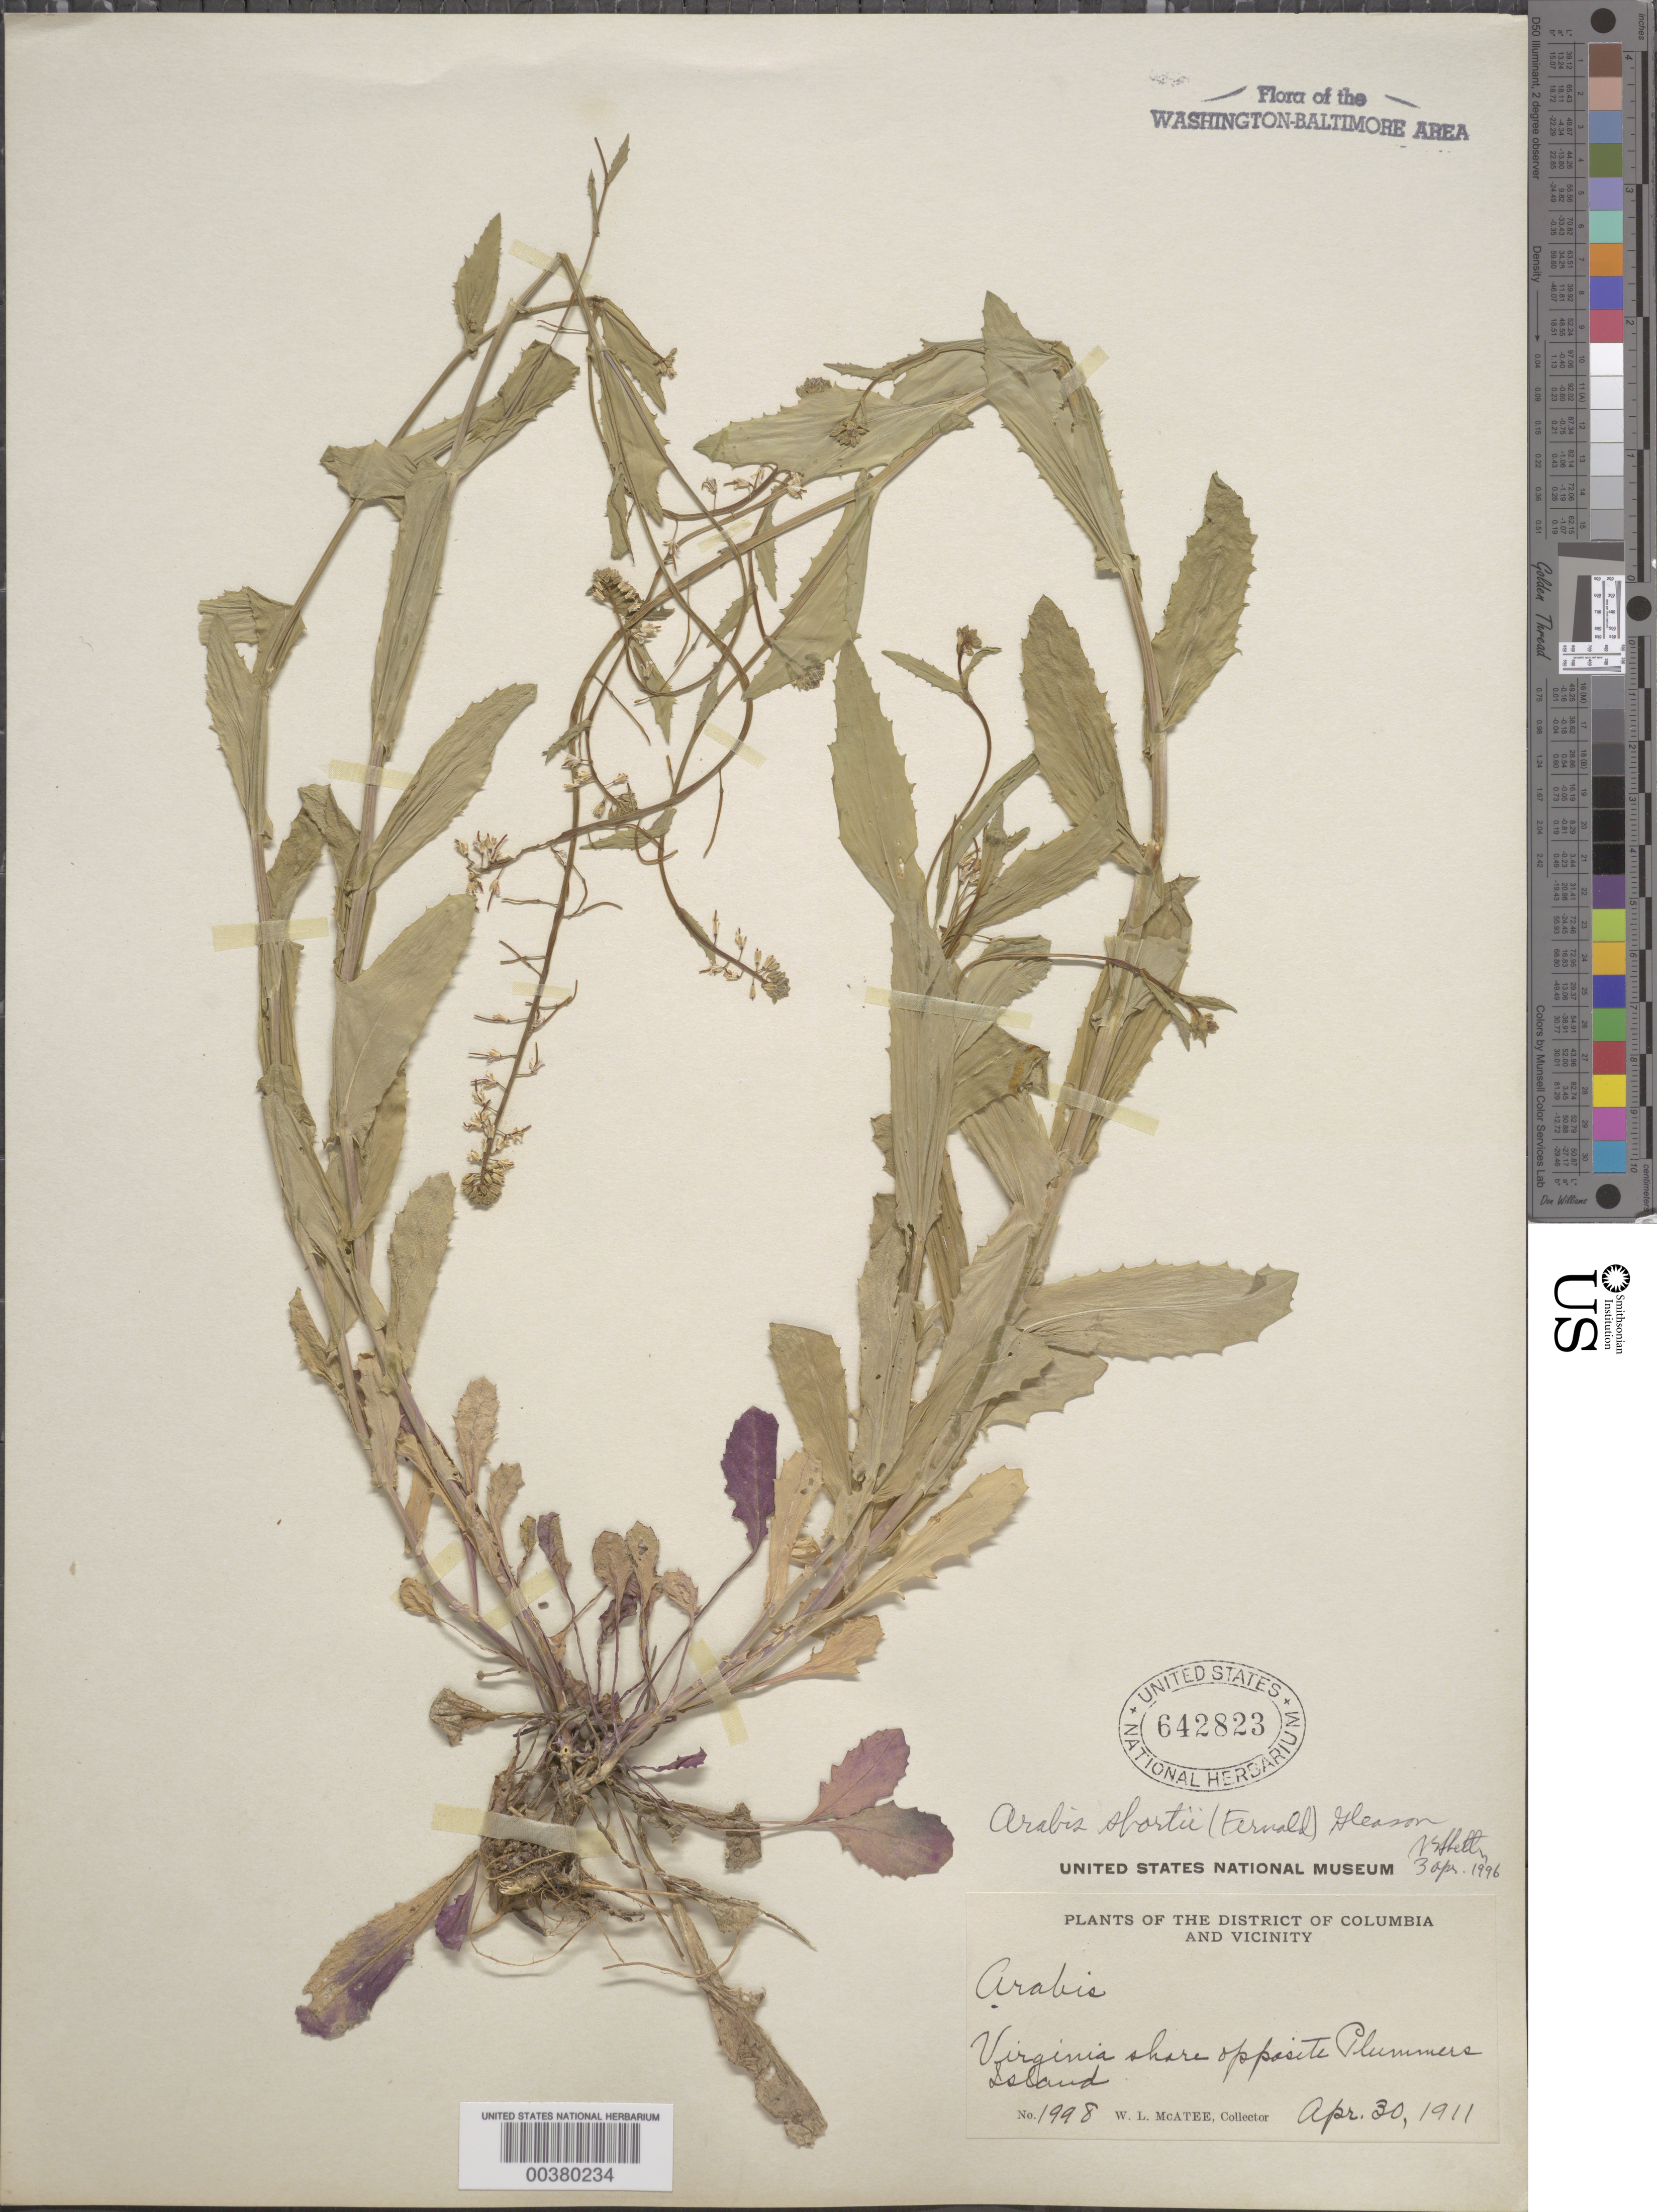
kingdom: Plantae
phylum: Tracheophyta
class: Magnoliopsida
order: Brassicales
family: Brassicaceae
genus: Boechera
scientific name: Boechera shortii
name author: (Fernald) Al-Shehbaz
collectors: W. McAtee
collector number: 1998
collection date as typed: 30 Apr 1911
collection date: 1911-04-30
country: United States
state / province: Virginia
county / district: Fairfax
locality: opposite Plummers Island C. & O. Canal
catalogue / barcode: US 642823